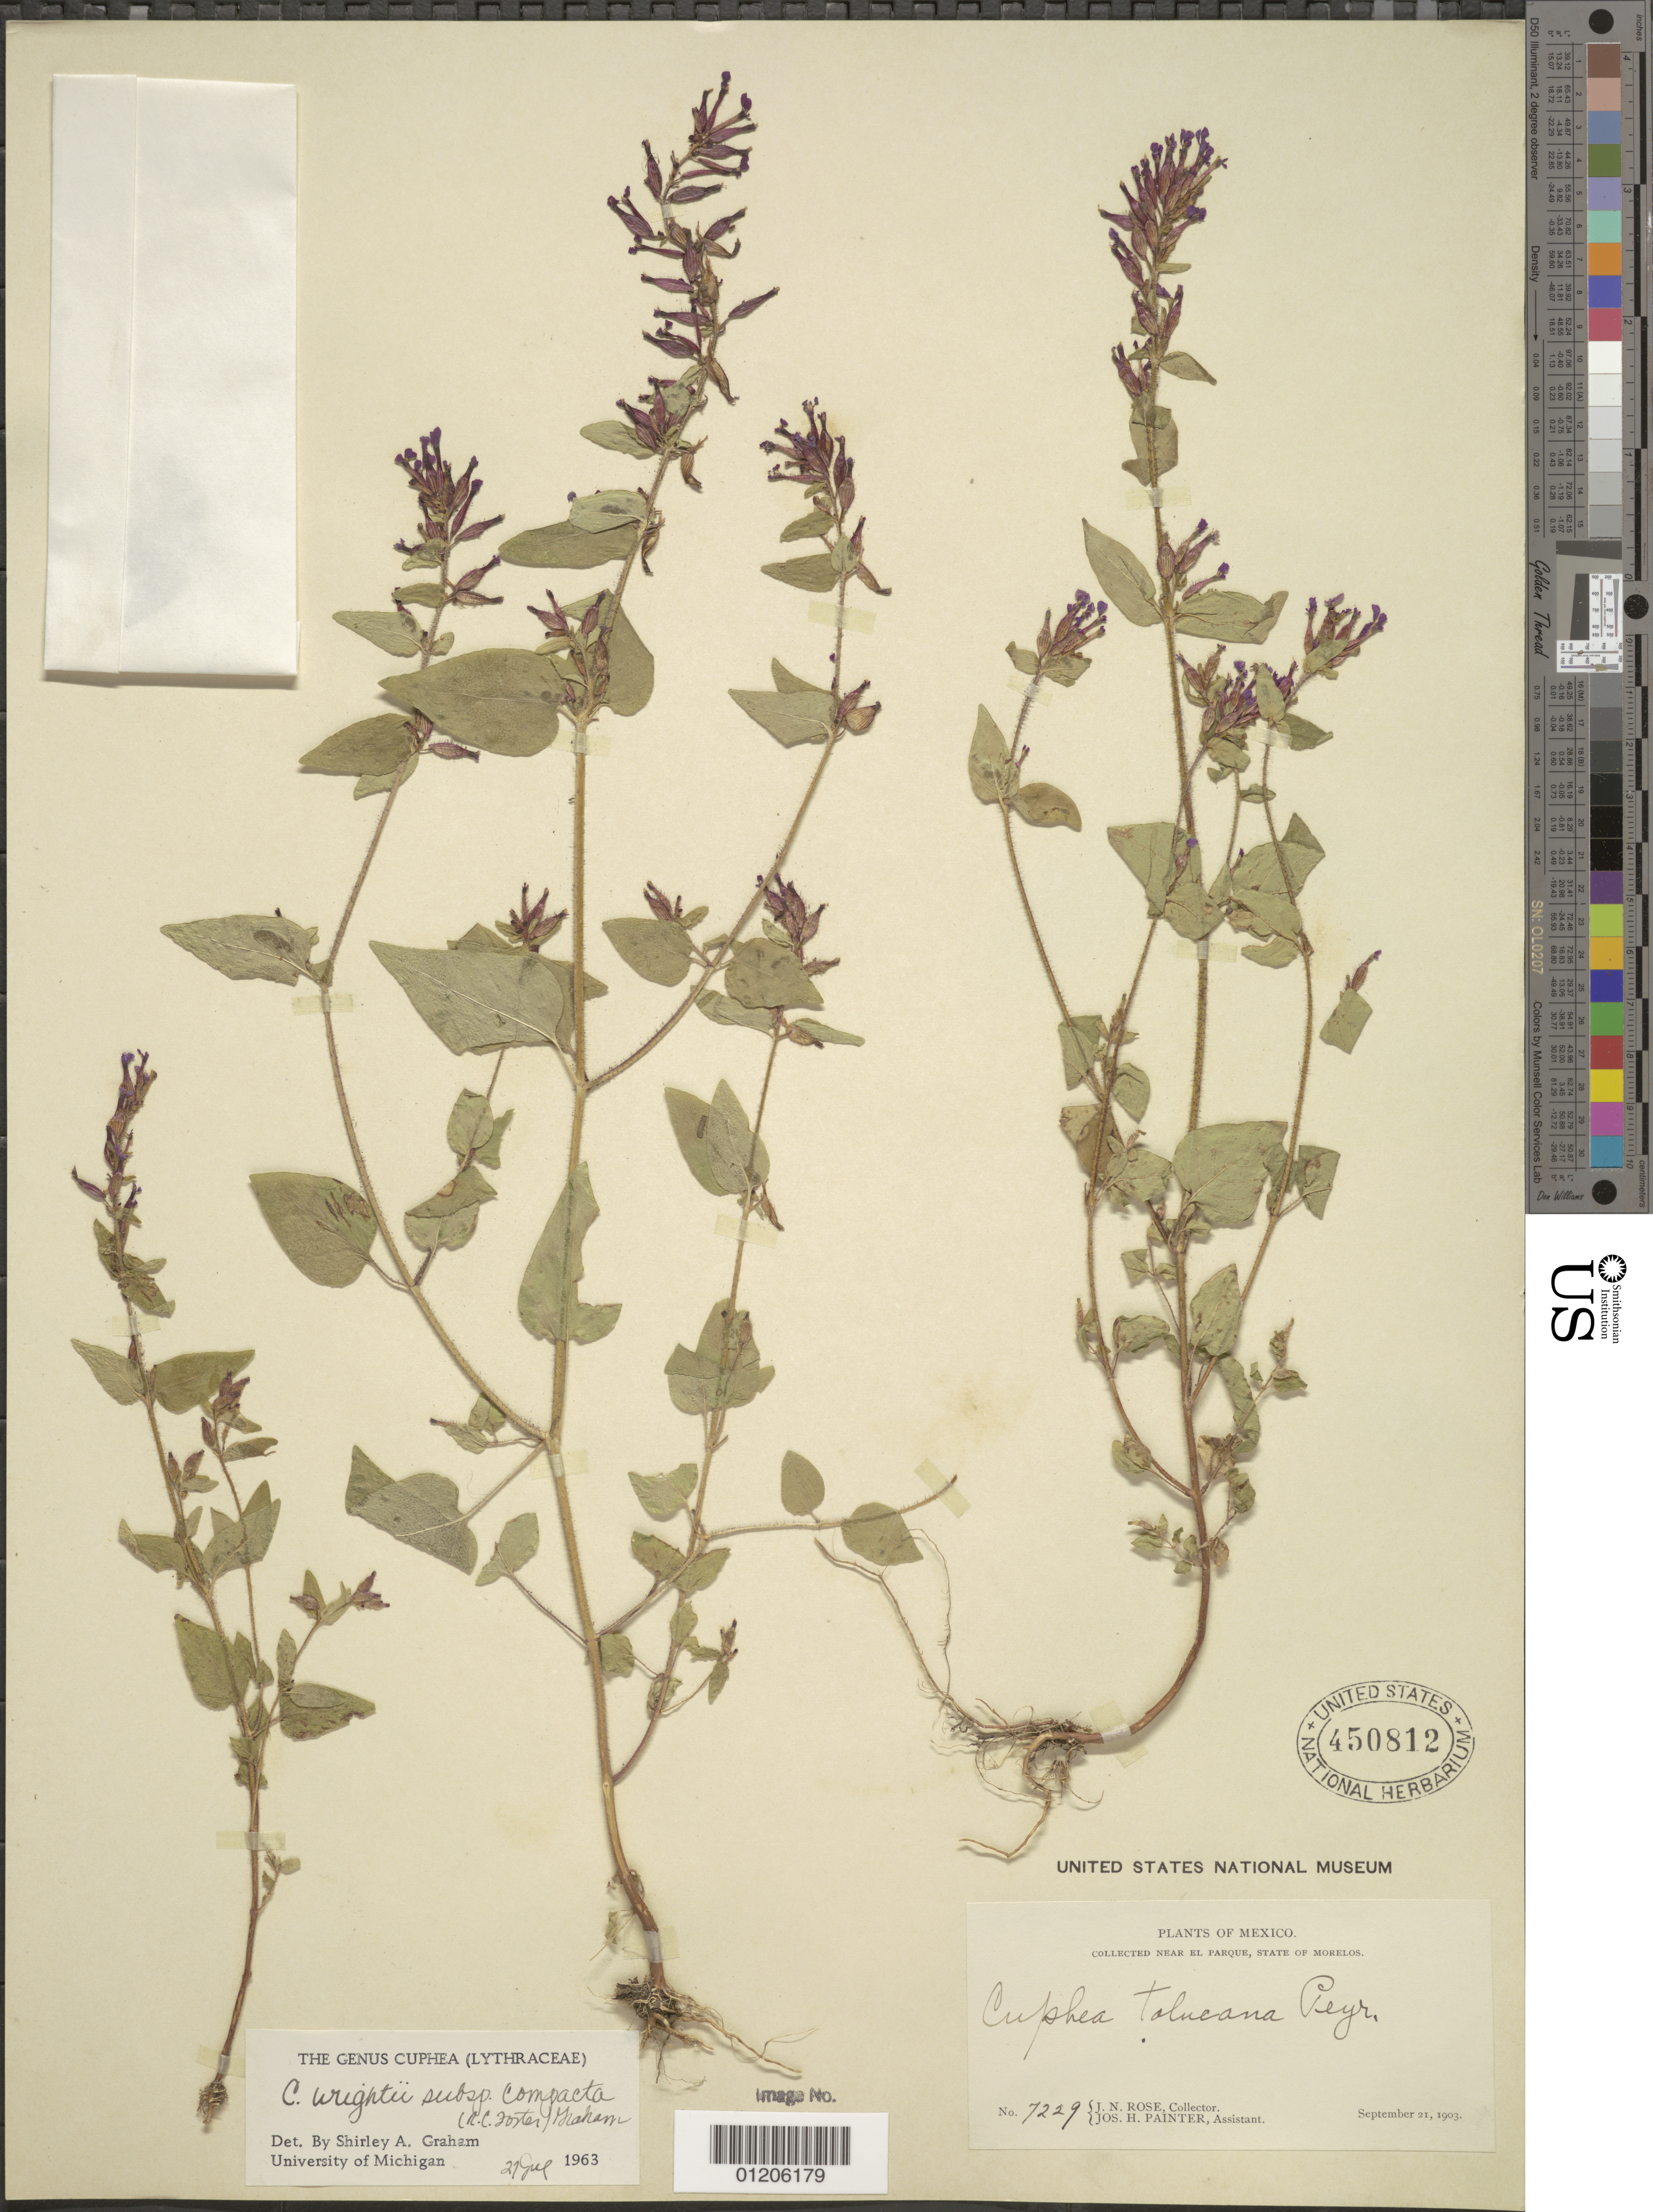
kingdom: Plantae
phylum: Tracheophyta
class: Magnoliopsida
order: Myrtales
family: Lythraceae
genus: Cuphea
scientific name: Cuphea wrightii var. compacta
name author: R.C. Foster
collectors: J. N. Rose & J. H. Painter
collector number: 7229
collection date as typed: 21 Sep 1903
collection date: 1903-09-21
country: Mexico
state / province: Morelos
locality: Near El Parque, state of Morelos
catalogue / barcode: US 450812